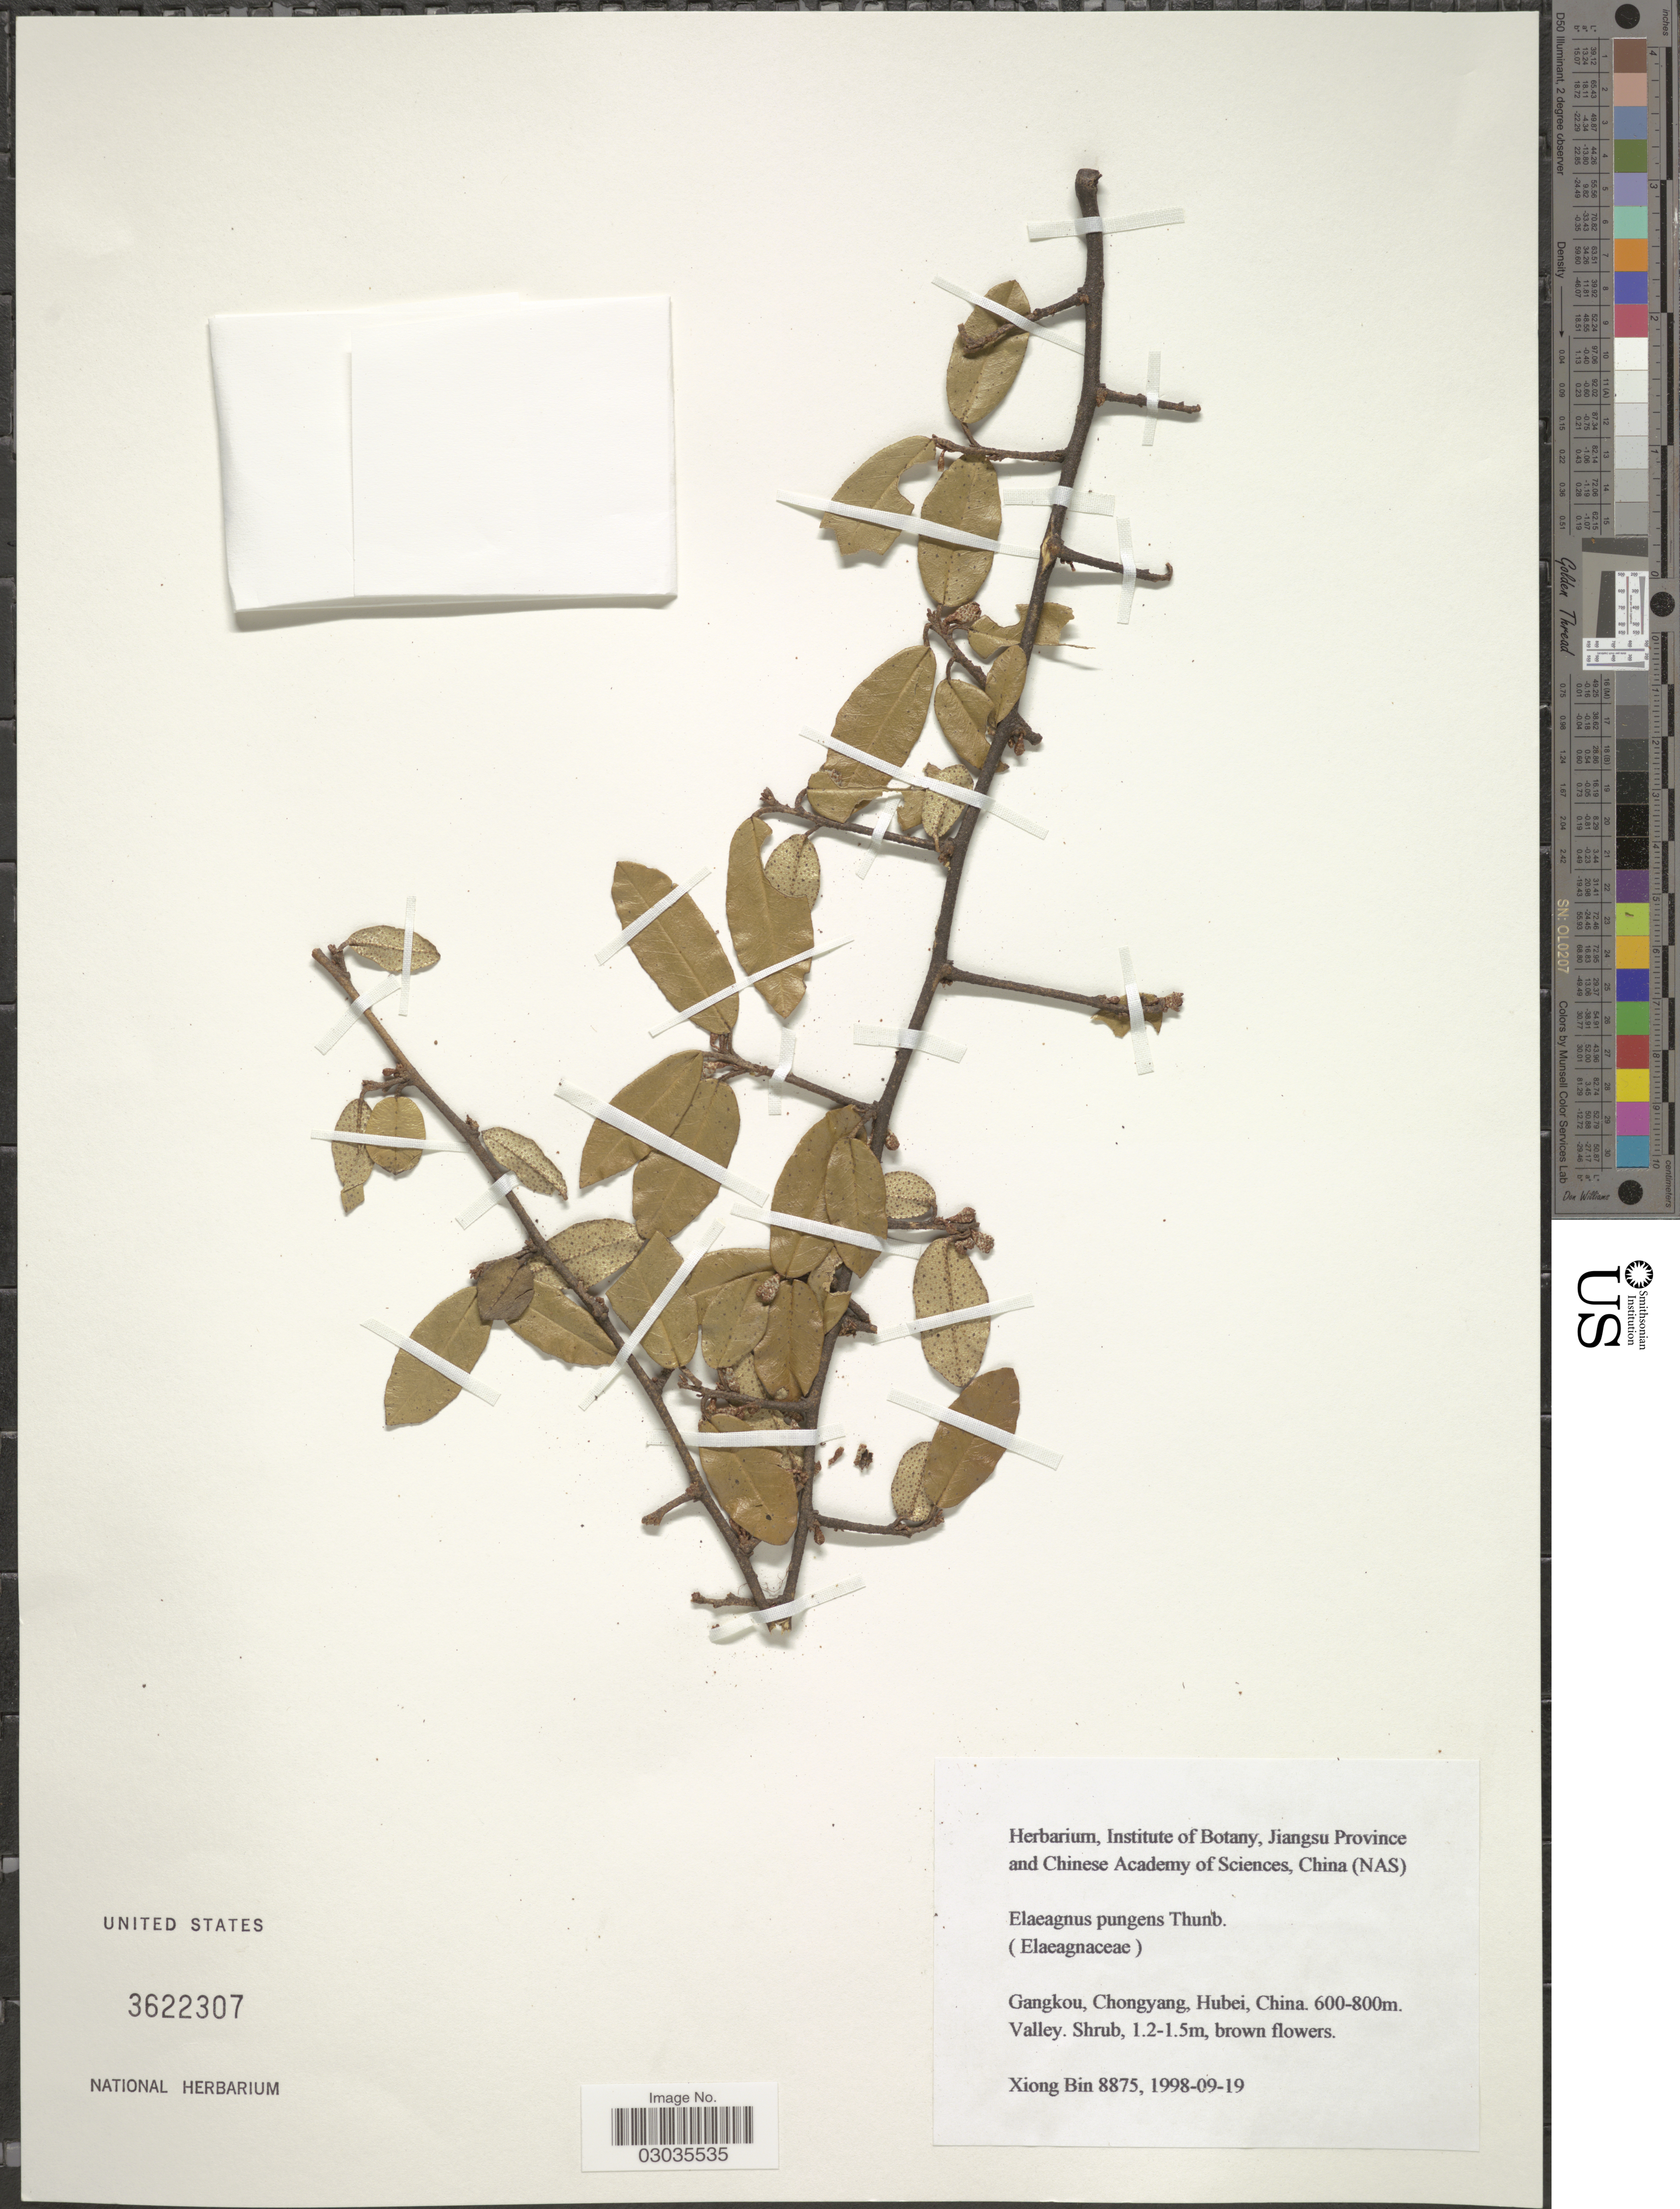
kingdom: Plantae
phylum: Tracheophyta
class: Magnoliopsida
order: Rosales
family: Elaeagnaceae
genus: Elaeagnus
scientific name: Elaeagnus pungens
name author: Thunb.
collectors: X. Bin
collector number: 8875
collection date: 1998-09-19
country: China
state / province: Hubei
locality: Gangkou, Chongyang.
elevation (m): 600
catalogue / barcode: US 3622307